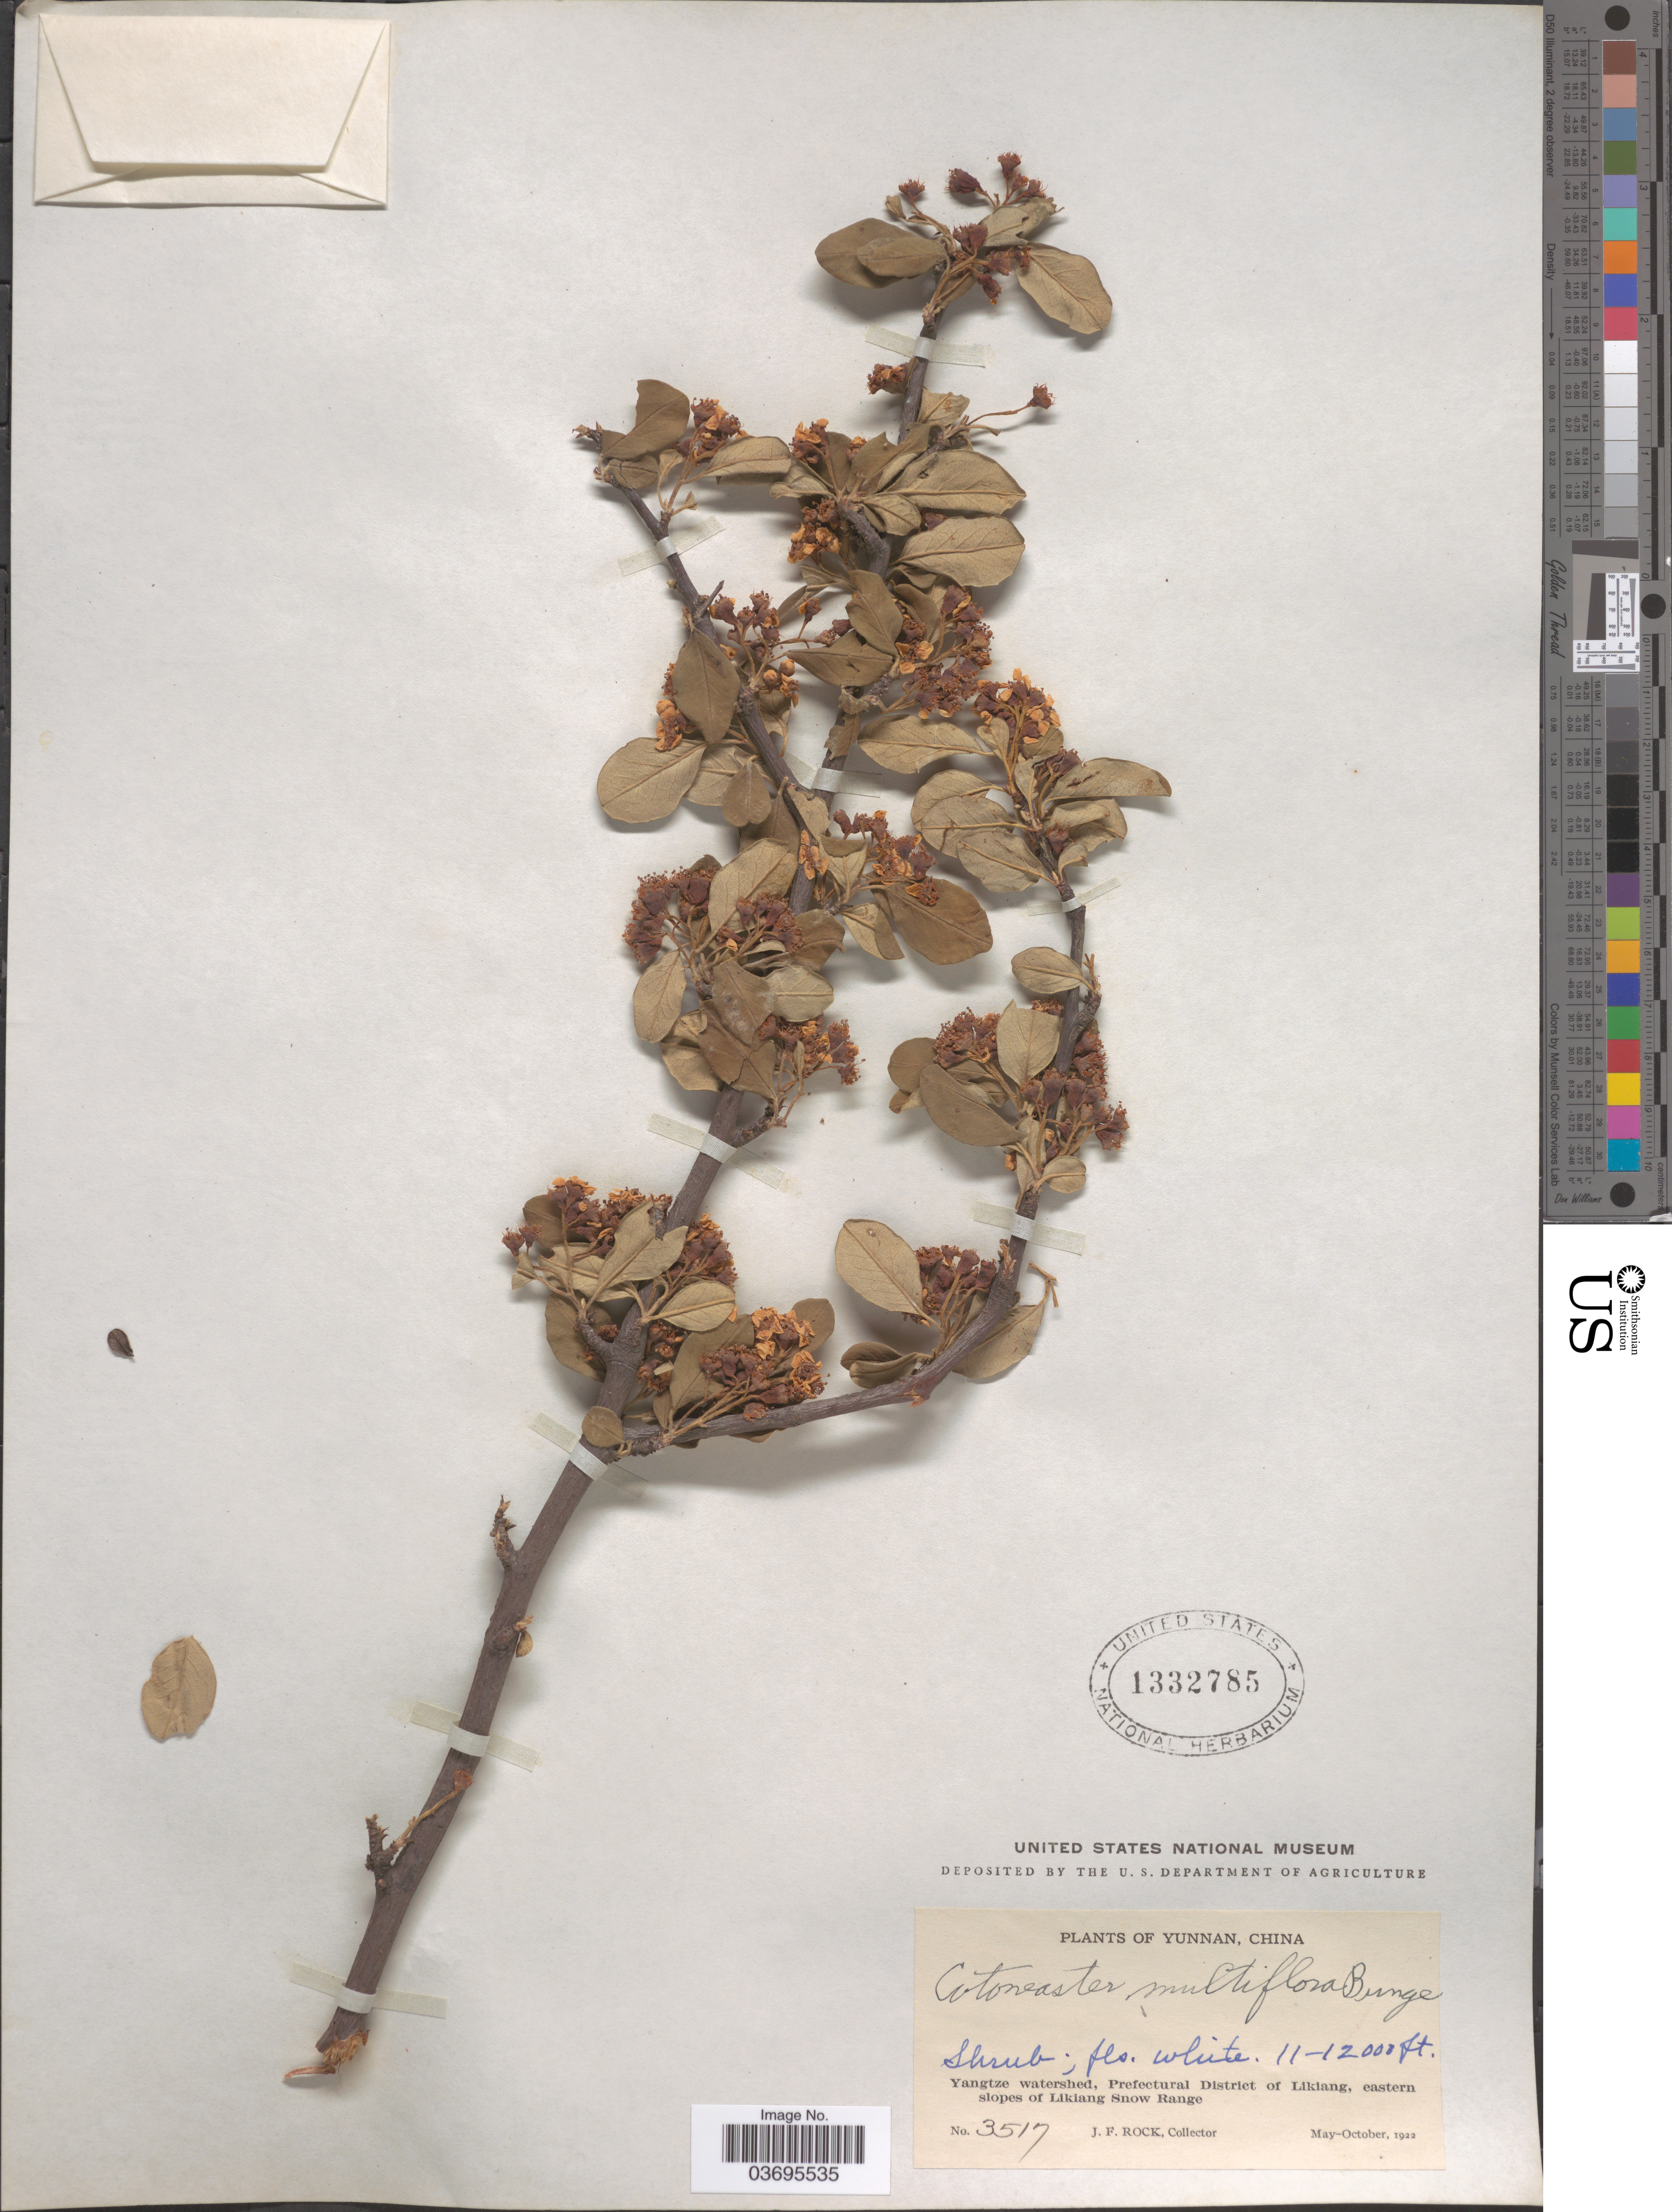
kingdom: Plantae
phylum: Tracheophyta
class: Magnoliopsida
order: Rosales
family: Rosaceae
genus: Cotoneaster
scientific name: Cotoneaster multiflora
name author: Bunge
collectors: J. Rock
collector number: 3517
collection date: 1922-05/1922-10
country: China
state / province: Yunnan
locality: Yangtze watershed, Prefectural District of Likiang, eastern slopes of Likiang Snow Range.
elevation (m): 3353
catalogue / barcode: US 1332785